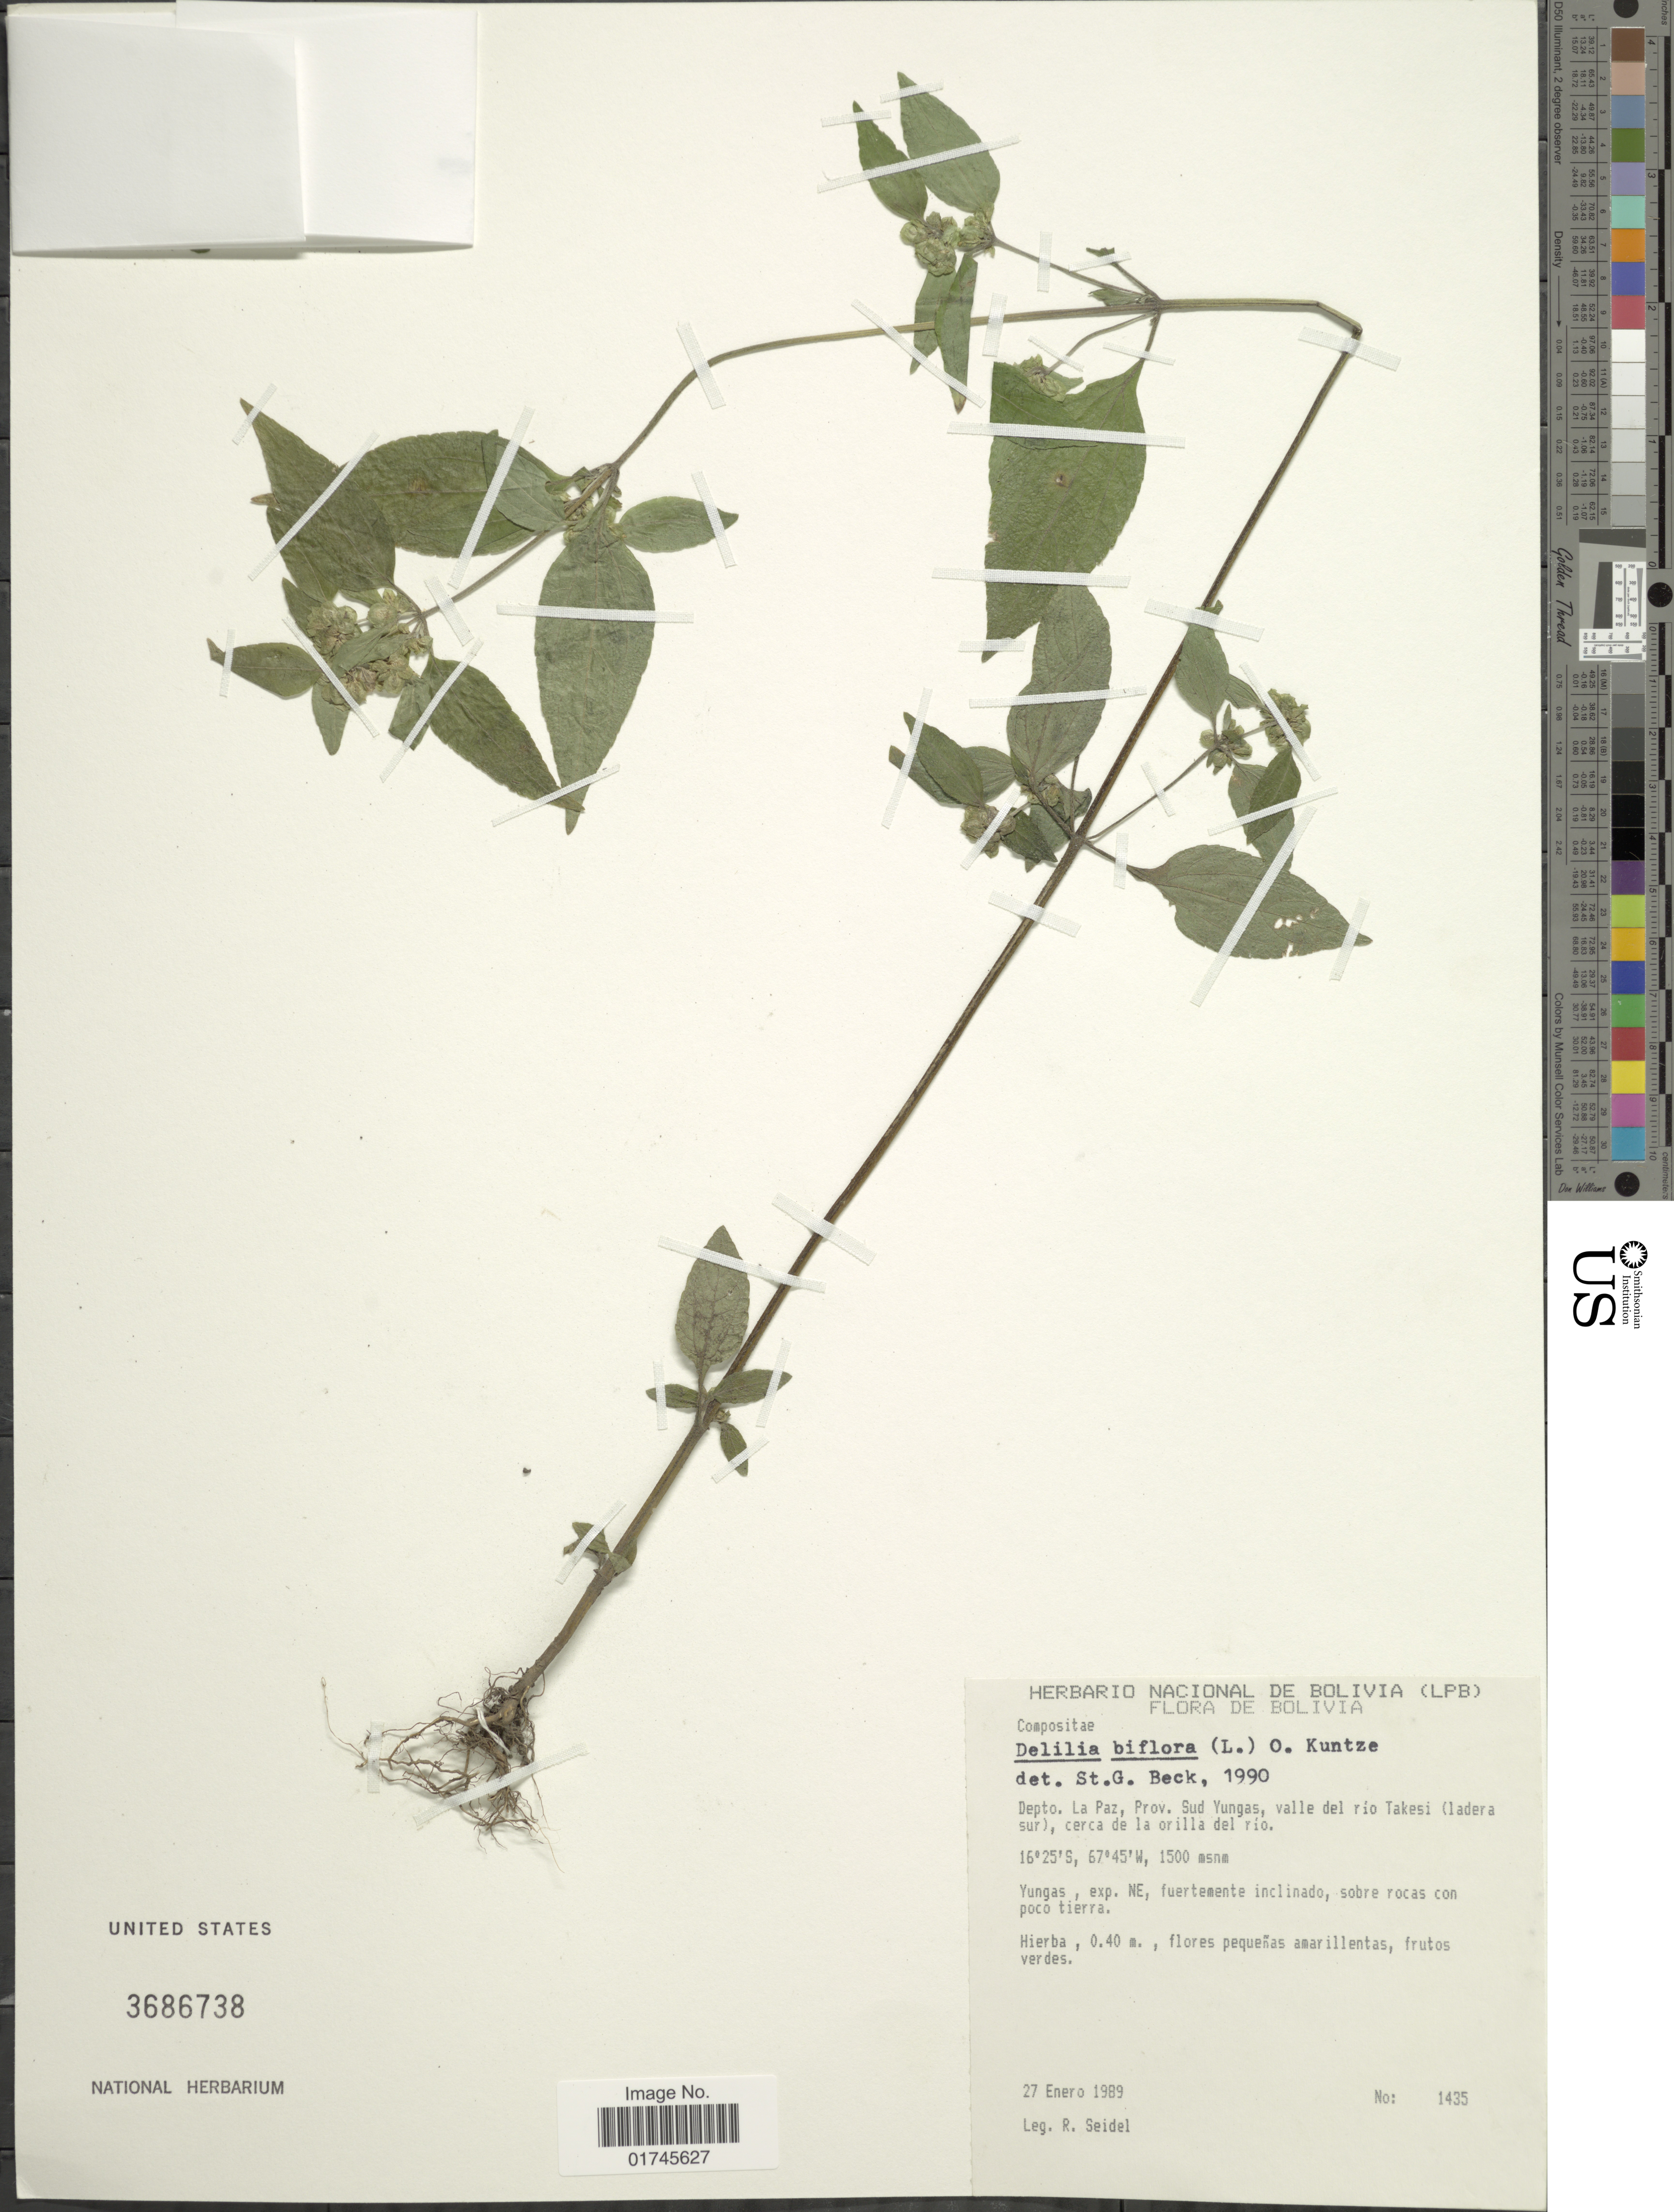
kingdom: Plantae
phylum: Tracheophyta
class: Magnoliopsida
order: Asterales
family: Asteraceae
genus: Delilia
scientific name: Delilia biflora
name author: (L.) Kuntze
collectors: R. Seidel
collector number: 1435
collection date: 1989-01-27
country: Bolivia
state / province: La Paz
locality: Depto La Paz, Prov. Sud Yungas, valle del río Takesi (ladera sur), cerca de la orilla del río, Yungas, exp NE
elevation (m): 1500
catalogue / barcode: US 3686738